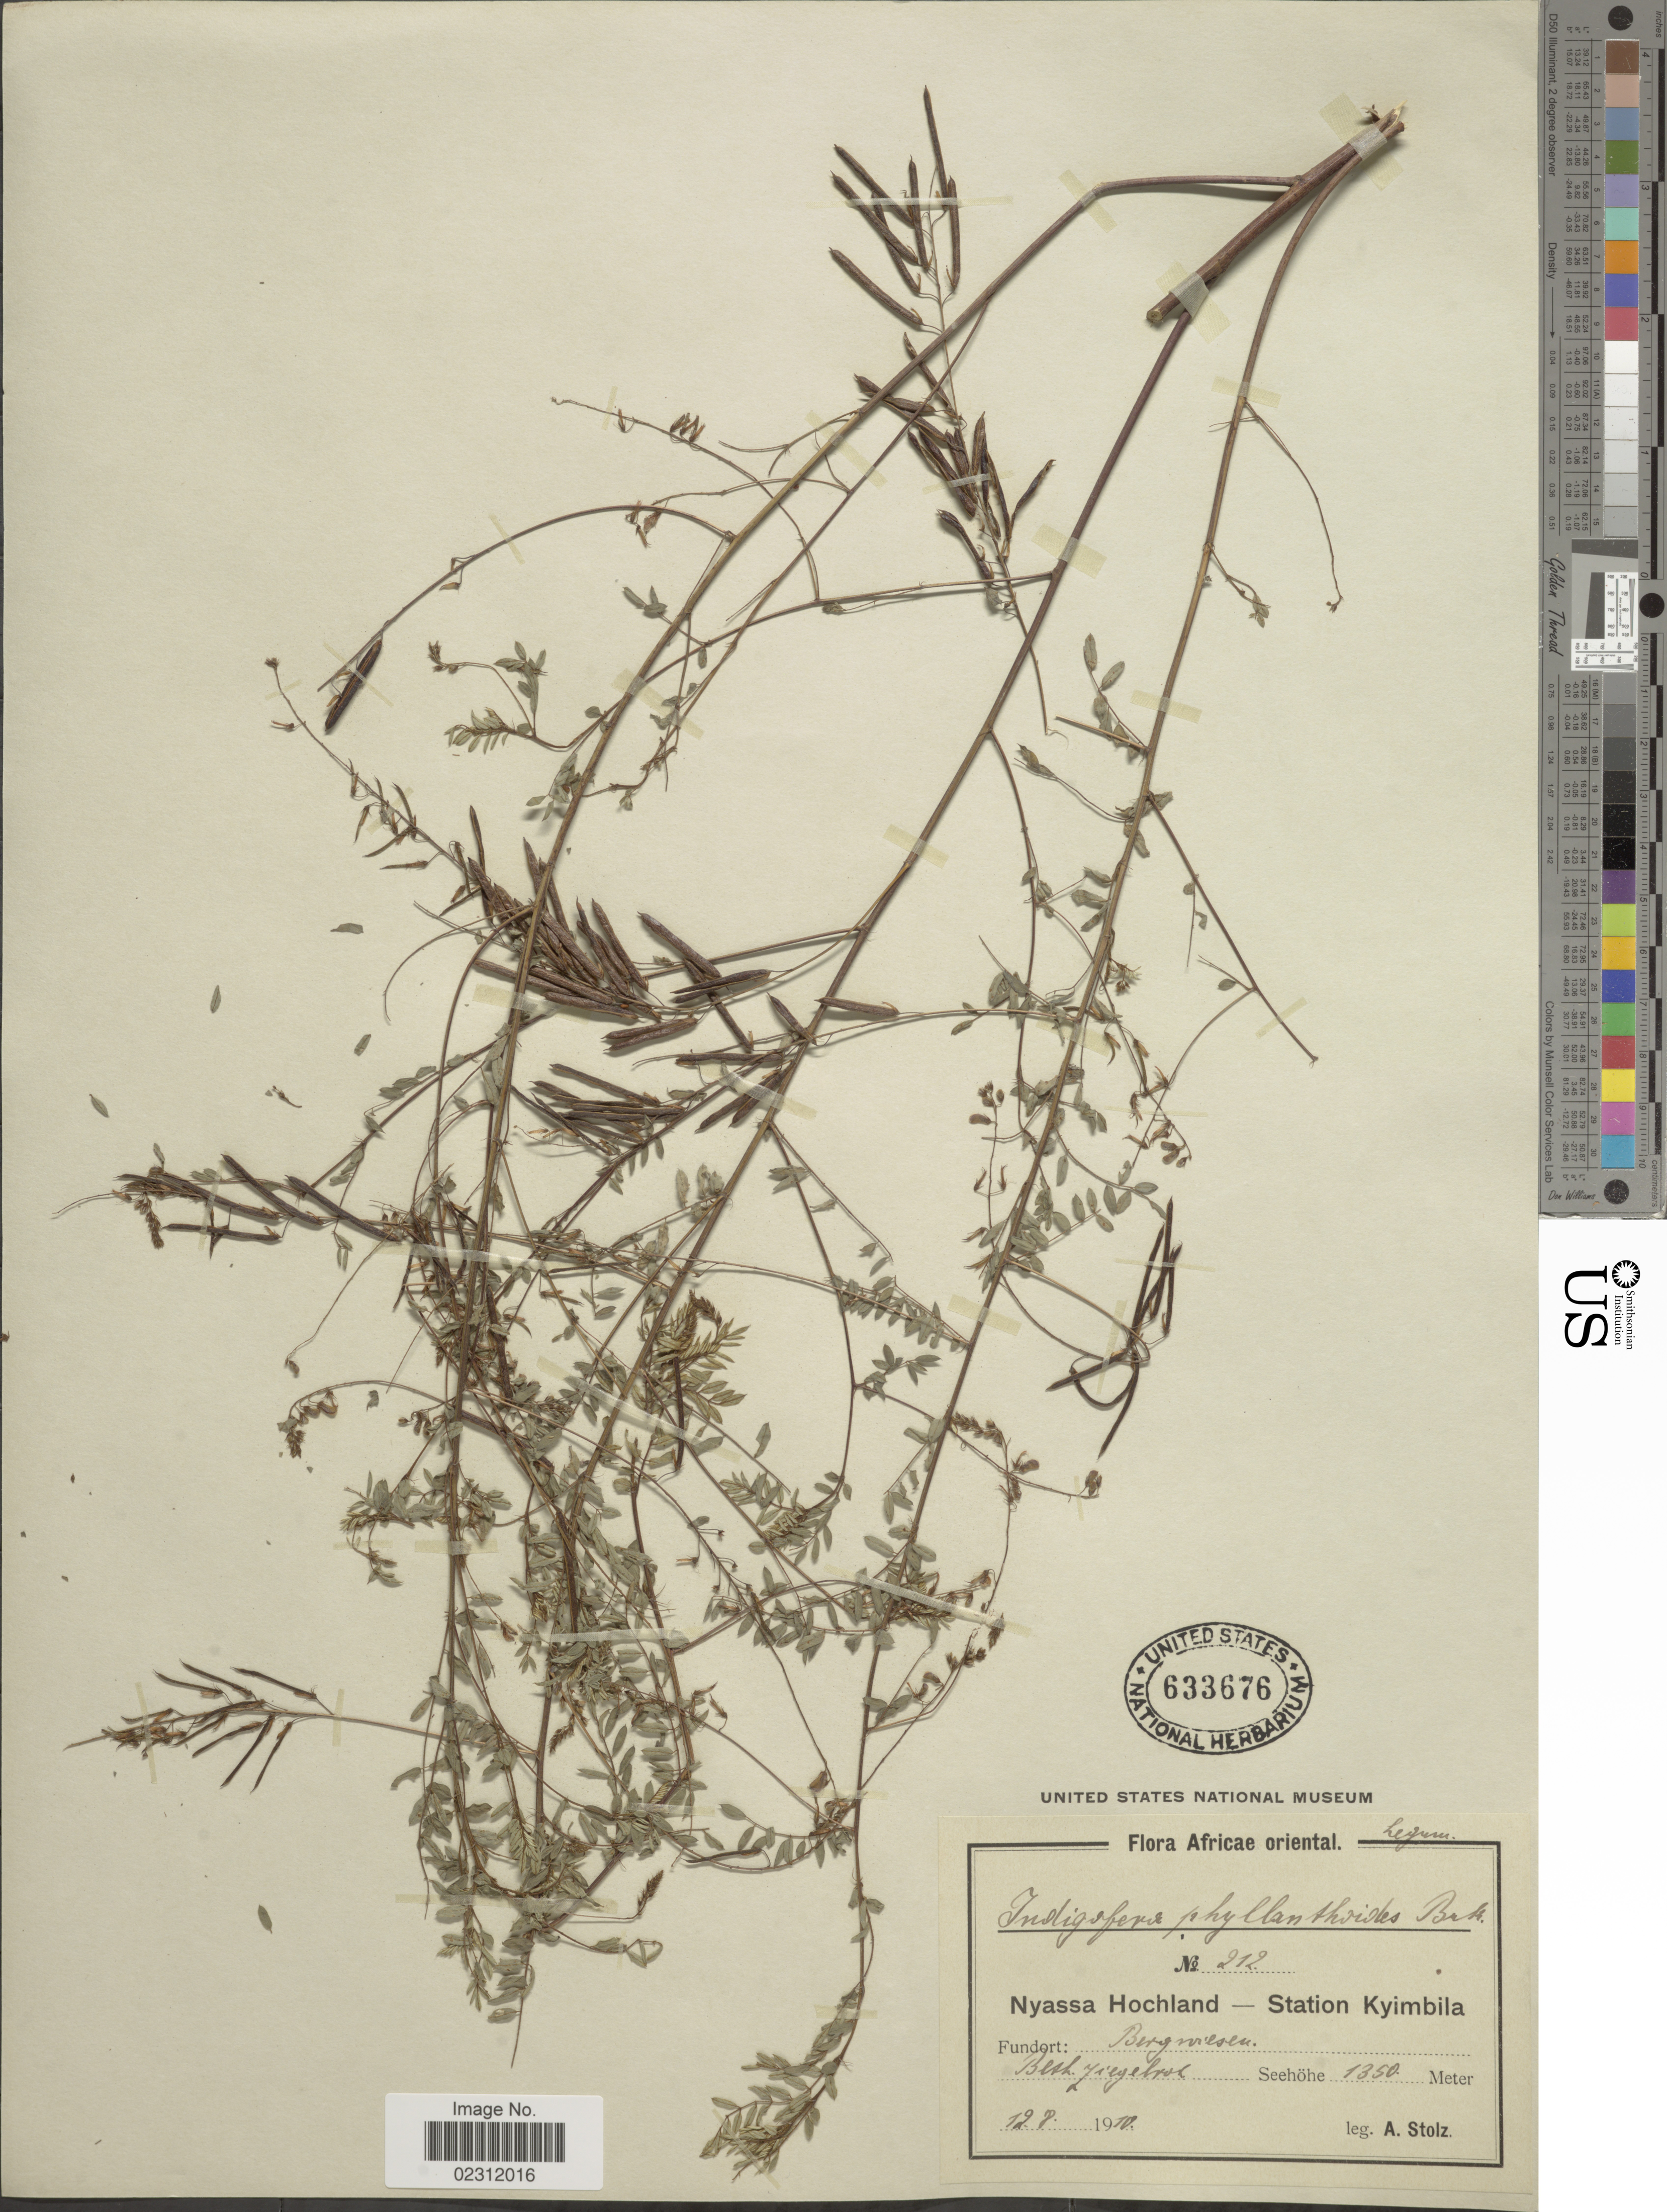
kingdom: Plantae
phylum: Tracheophyta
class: Magnoliopsida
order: Fabales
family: Fabaceae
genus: Indigofera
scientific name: Indigofera phyllanthoides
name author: Baker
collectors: A. Stolz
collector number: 212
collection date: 1910-08-12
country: Tanzania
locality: Nyassa Hochland, Station Kyimbila, Africae oriental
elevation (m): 1350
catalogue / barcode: US 633676